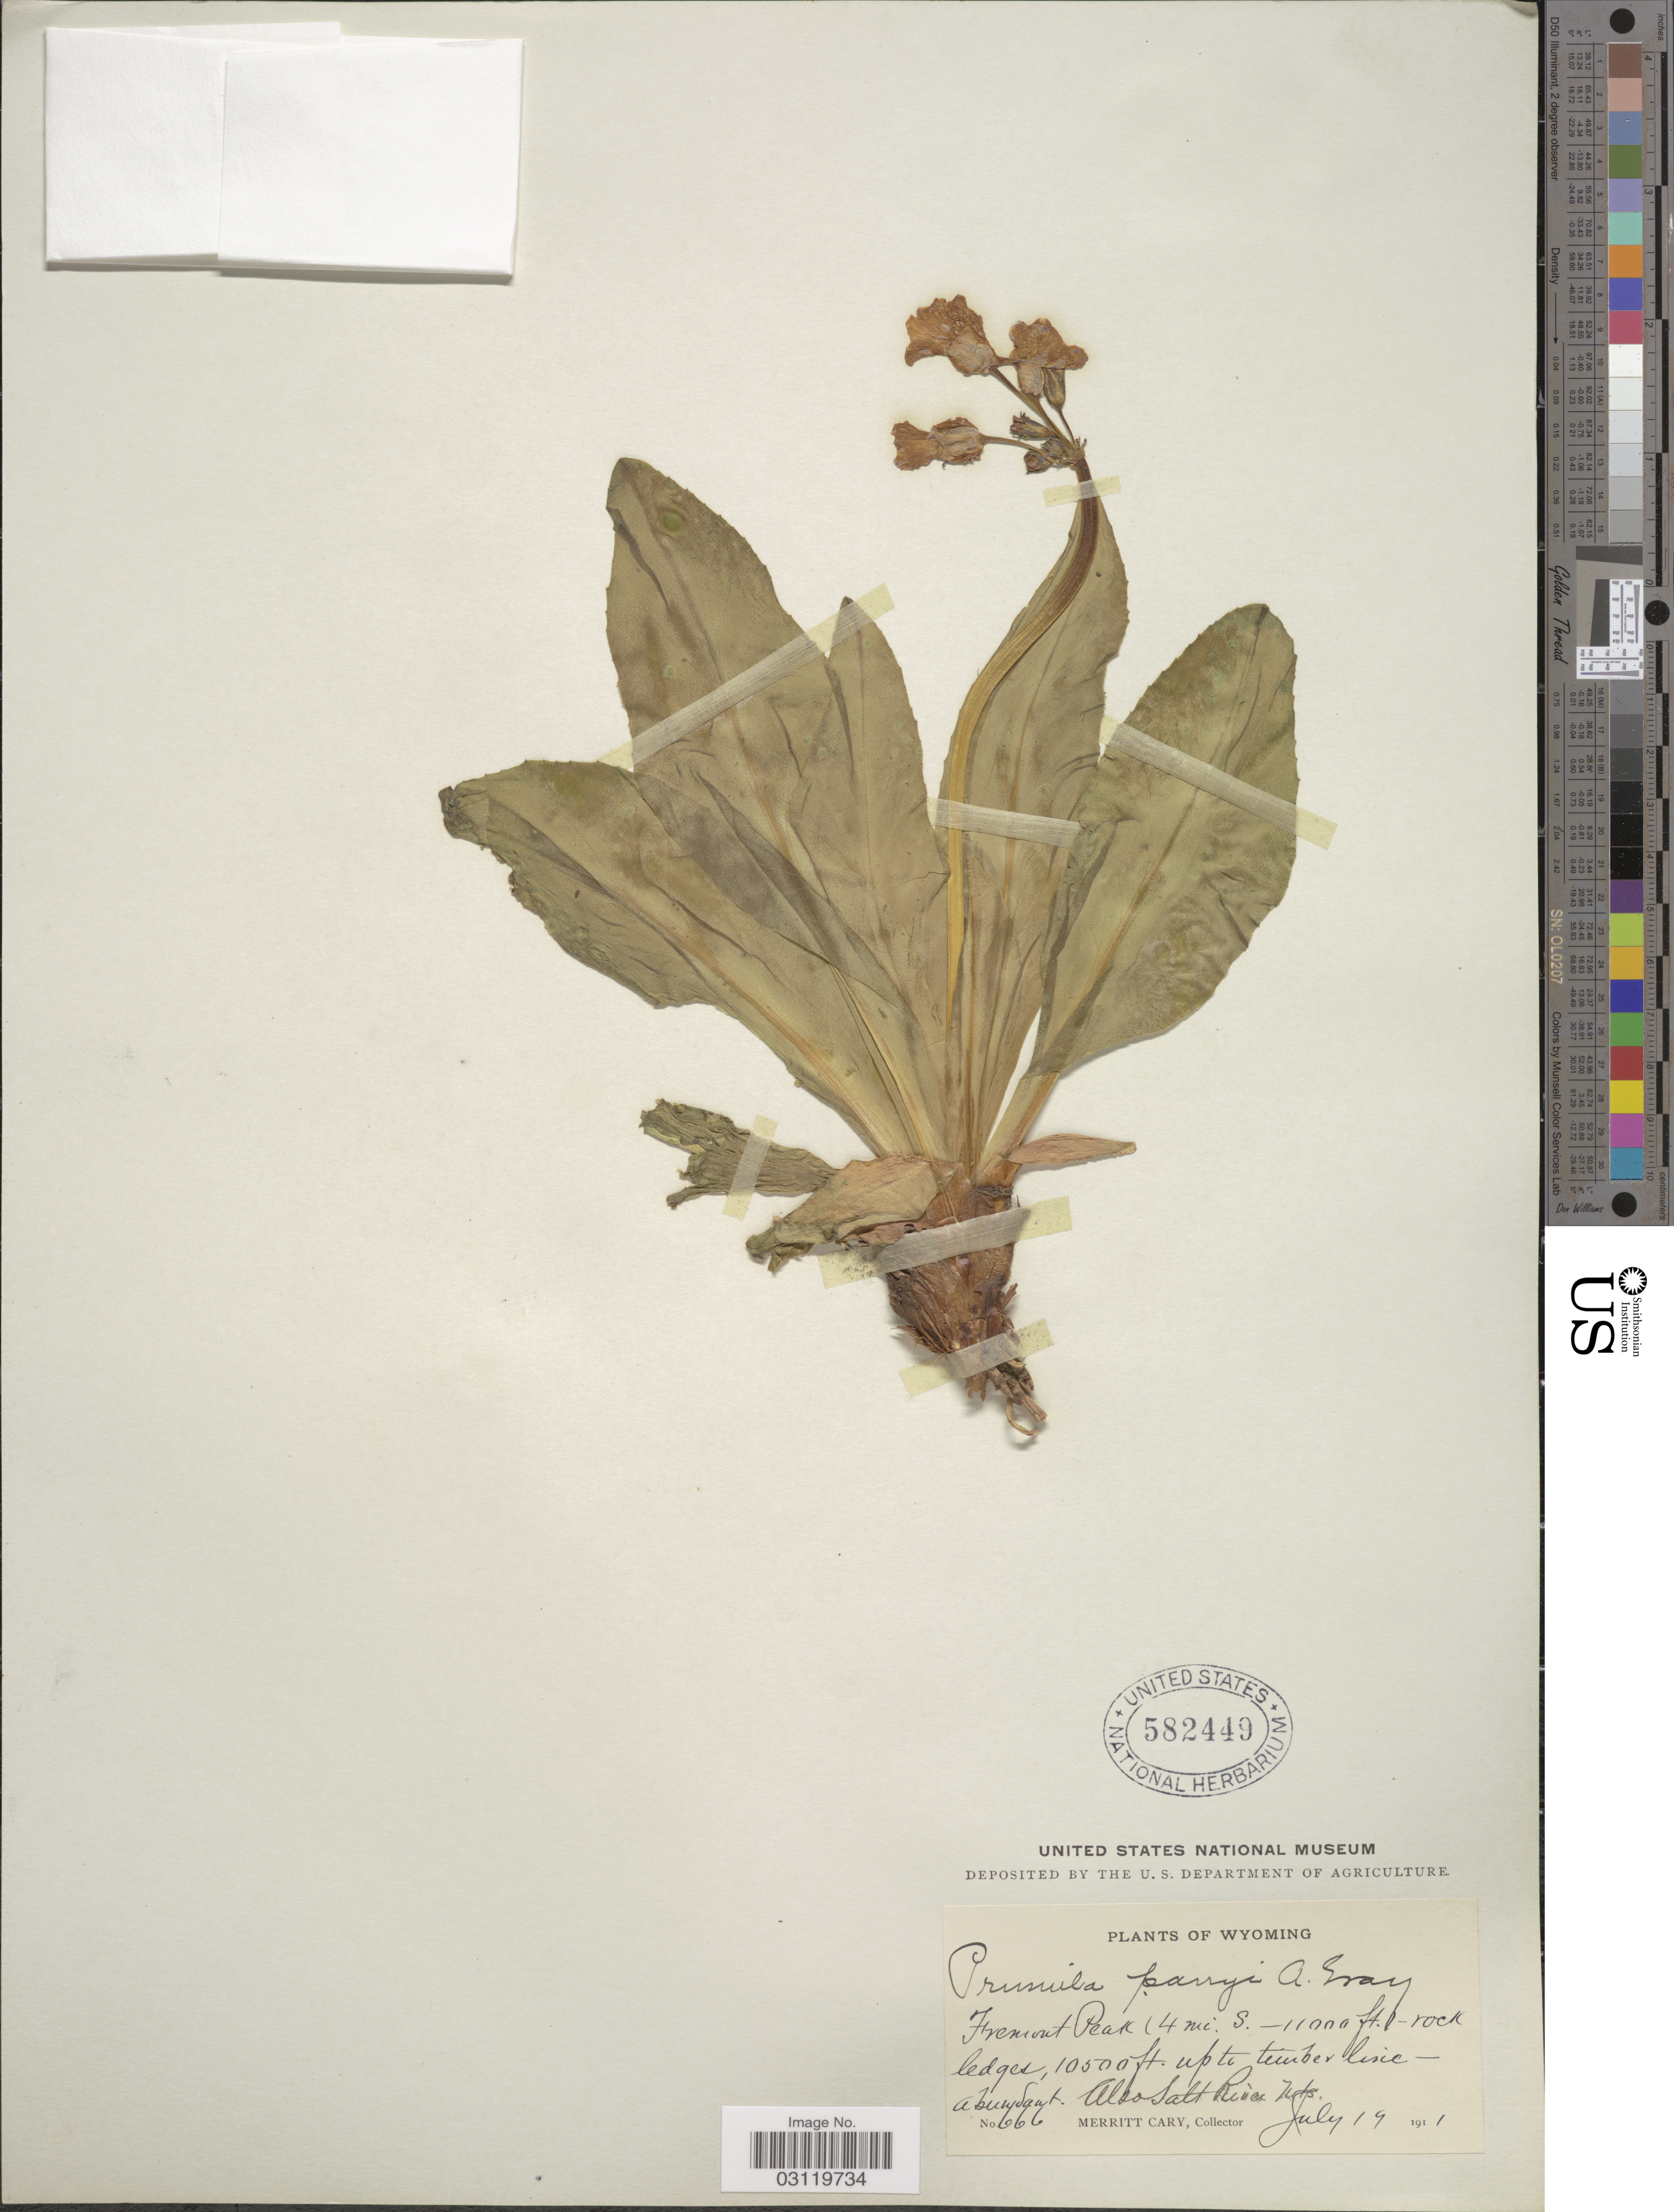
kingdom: Plantae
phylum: Tracheophyta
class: Magnoliopsida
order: Ericales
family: Primulaceae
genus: Primula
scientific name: Primula parryi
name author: A. Gray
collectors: M. Cary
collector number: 666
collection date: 1911-07-19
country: United States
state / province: Wyoming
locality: Fremont Peak (4 mi. S.), Also Salt River Mts.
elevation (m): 3200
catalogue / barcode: US 582449